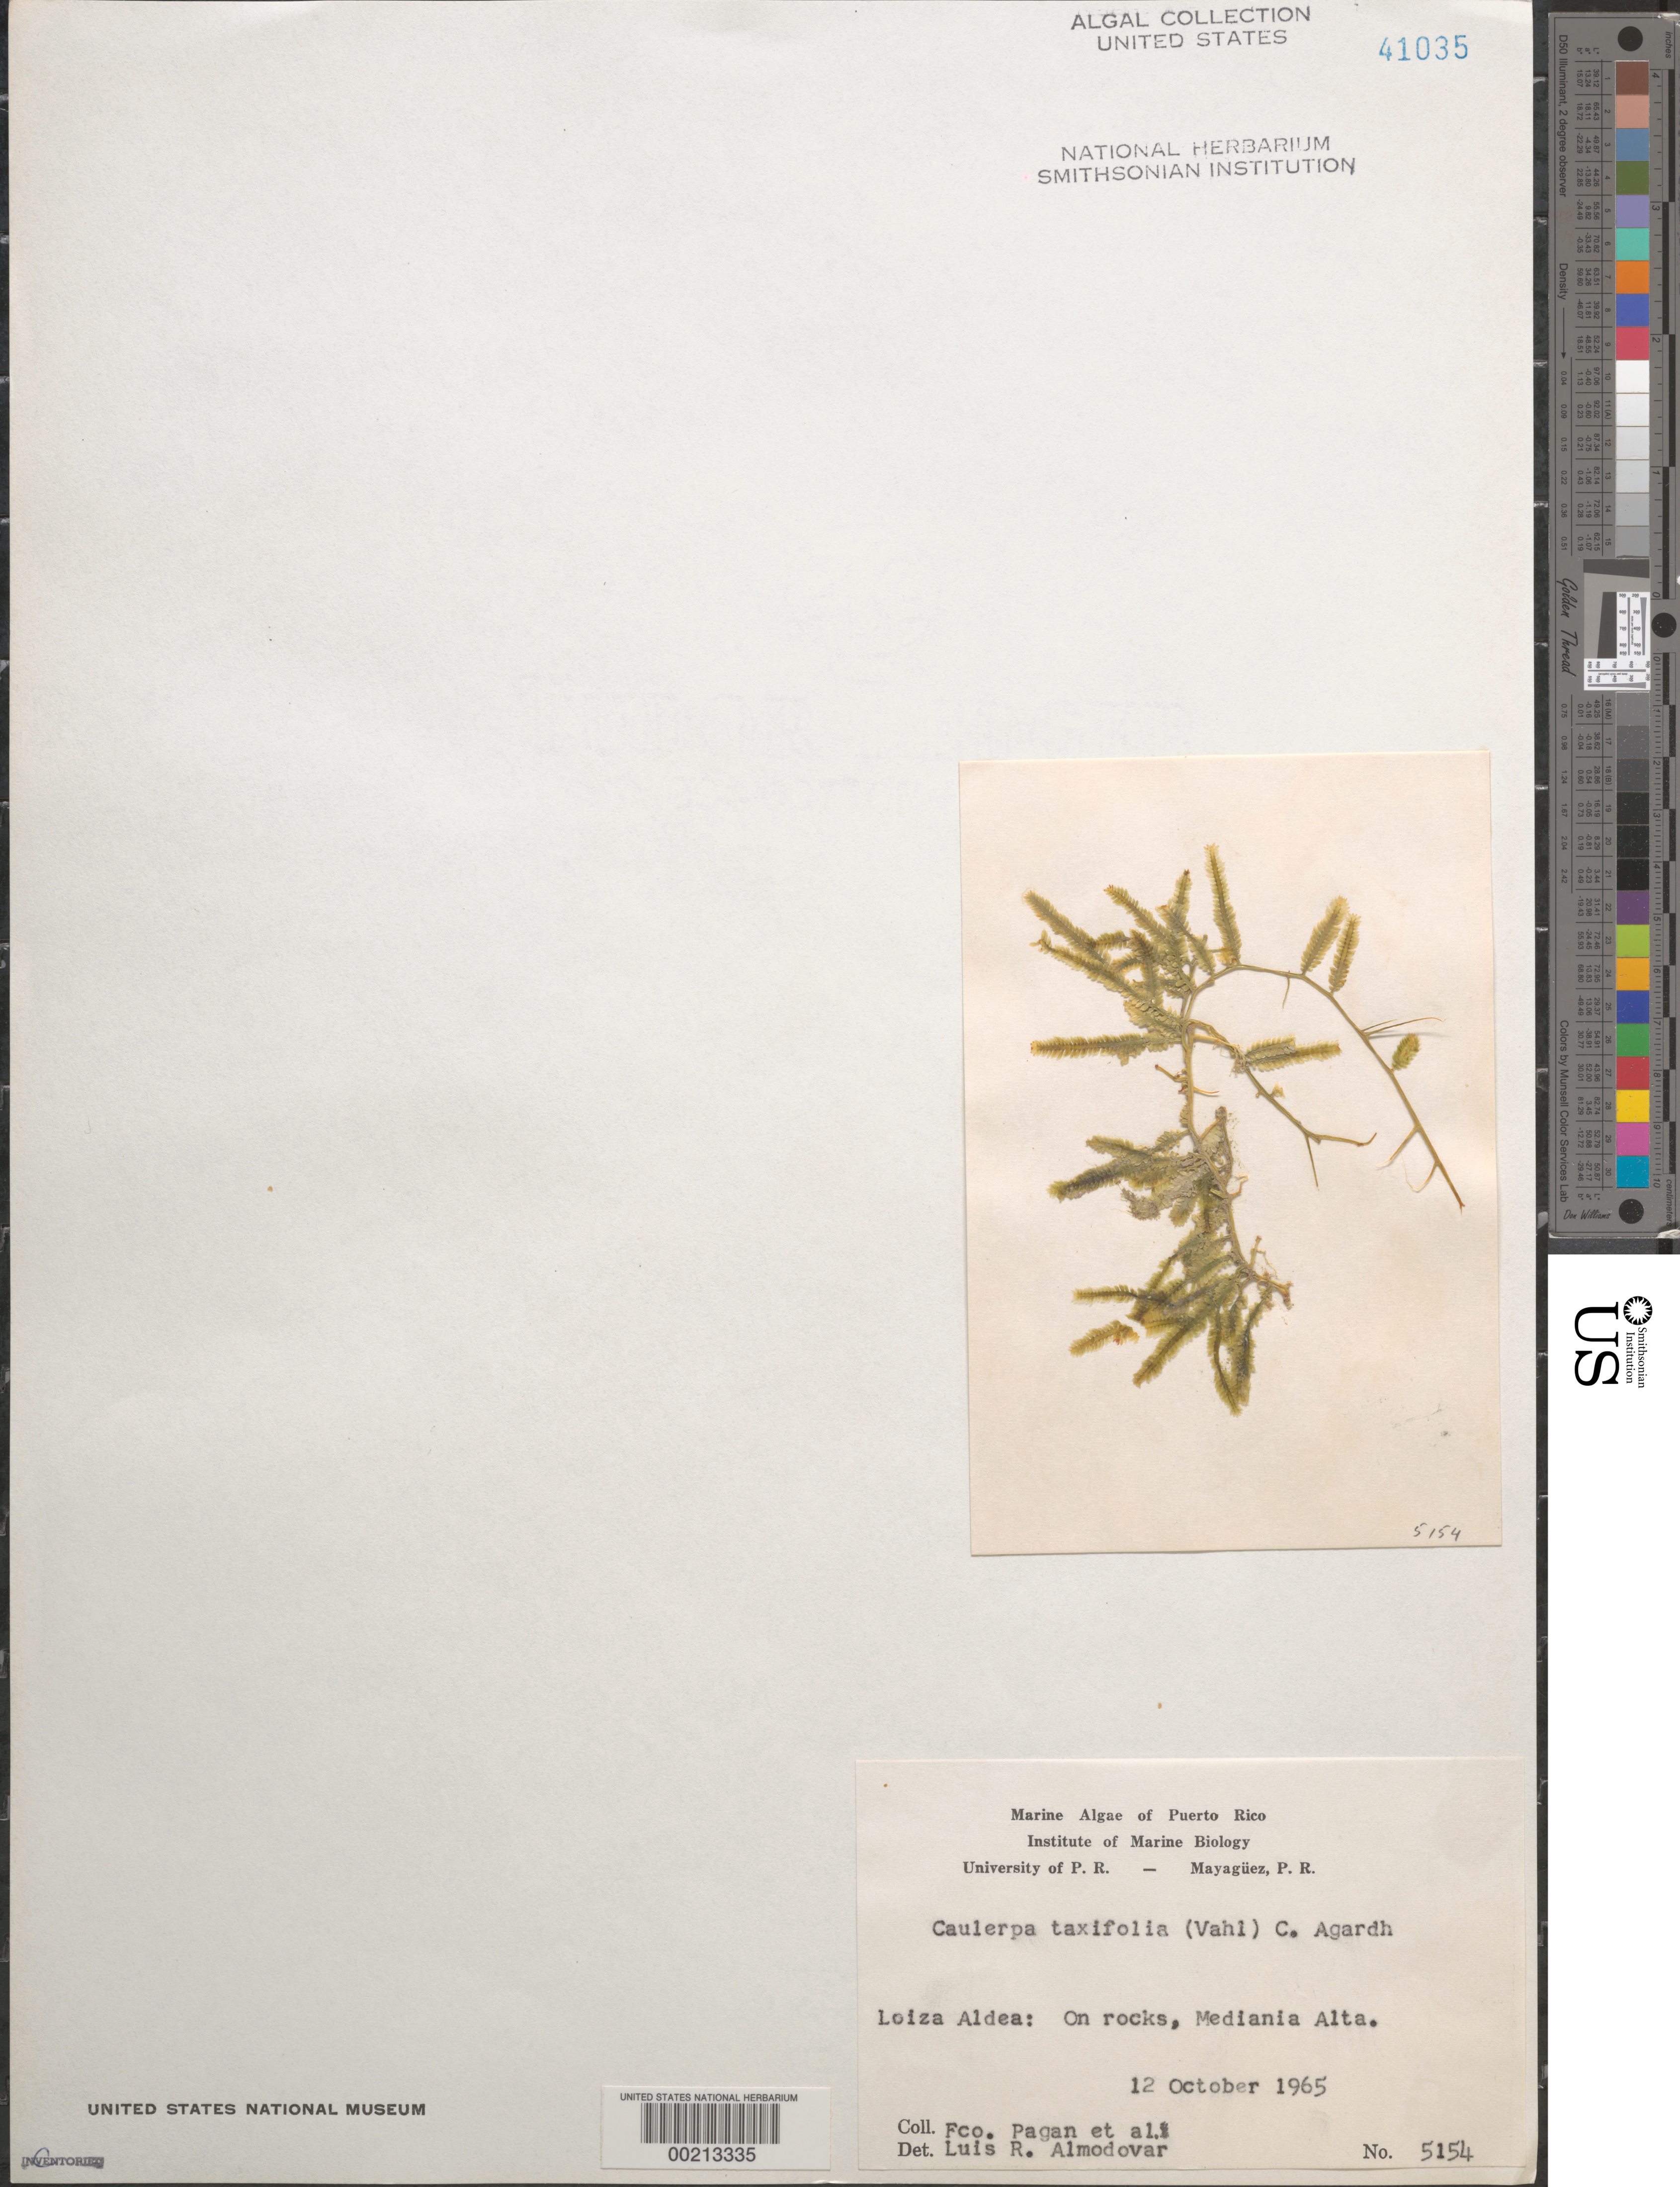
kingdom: Plantae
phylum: Chlorophyta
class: Ulvophyceae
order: Bryopsidales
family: Caulerpaceae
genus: Caulerpa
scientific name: Caulerpa taxifolia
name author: (M. Vahl) C. Agardh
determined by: Almodovar, L. R.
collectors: F. Pagan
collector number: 5154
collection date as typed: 12 Oct 1965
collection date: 1965-10-12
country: Puerto Rico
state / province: Loiza Aldea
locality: Mediania Alta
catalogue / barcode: US 41035